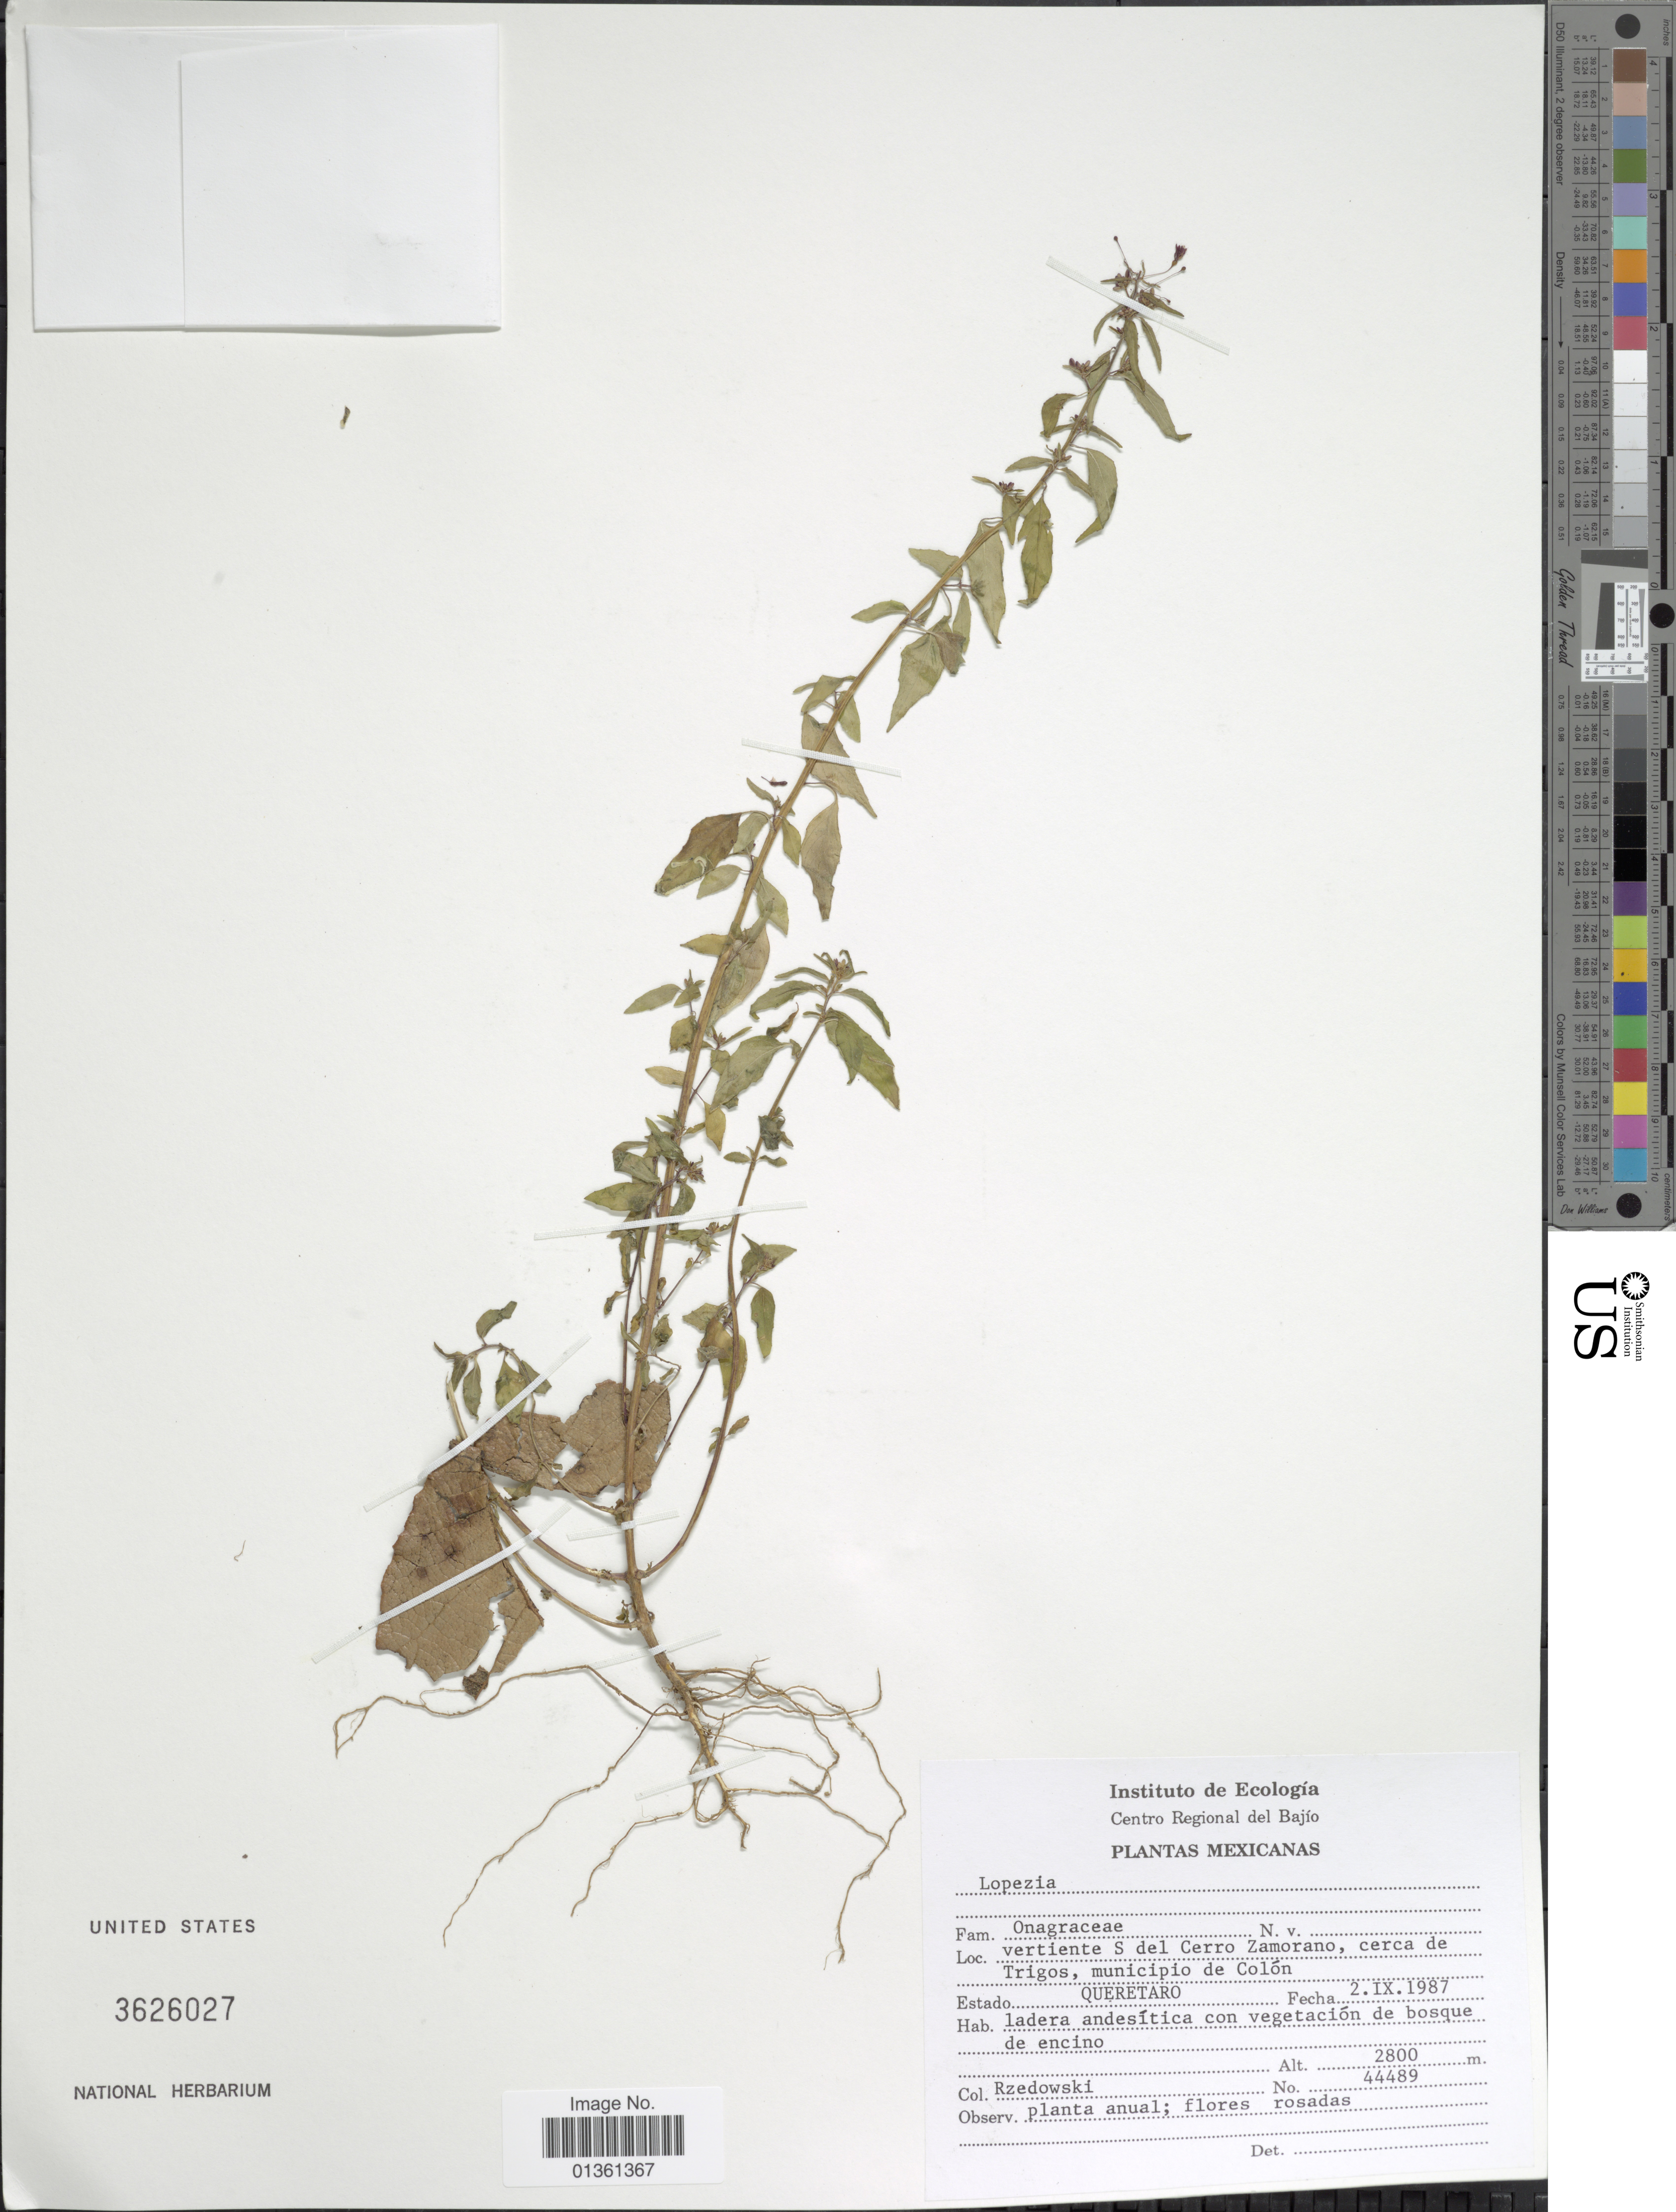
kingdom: Plantae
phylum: Tracheophyta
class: Magnoliopsida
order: Myrtales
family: Onagraceae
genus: Lopezia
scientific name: Lopezia sp.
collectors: Rzedowski, --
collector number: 44489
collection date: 1987-09-02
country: Mexico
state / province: Querétaro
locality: Vertieinte S del Cerro Zamorano, cerca de Trigos, municipio de Colón.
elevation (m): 2800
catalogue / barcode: US 3626027